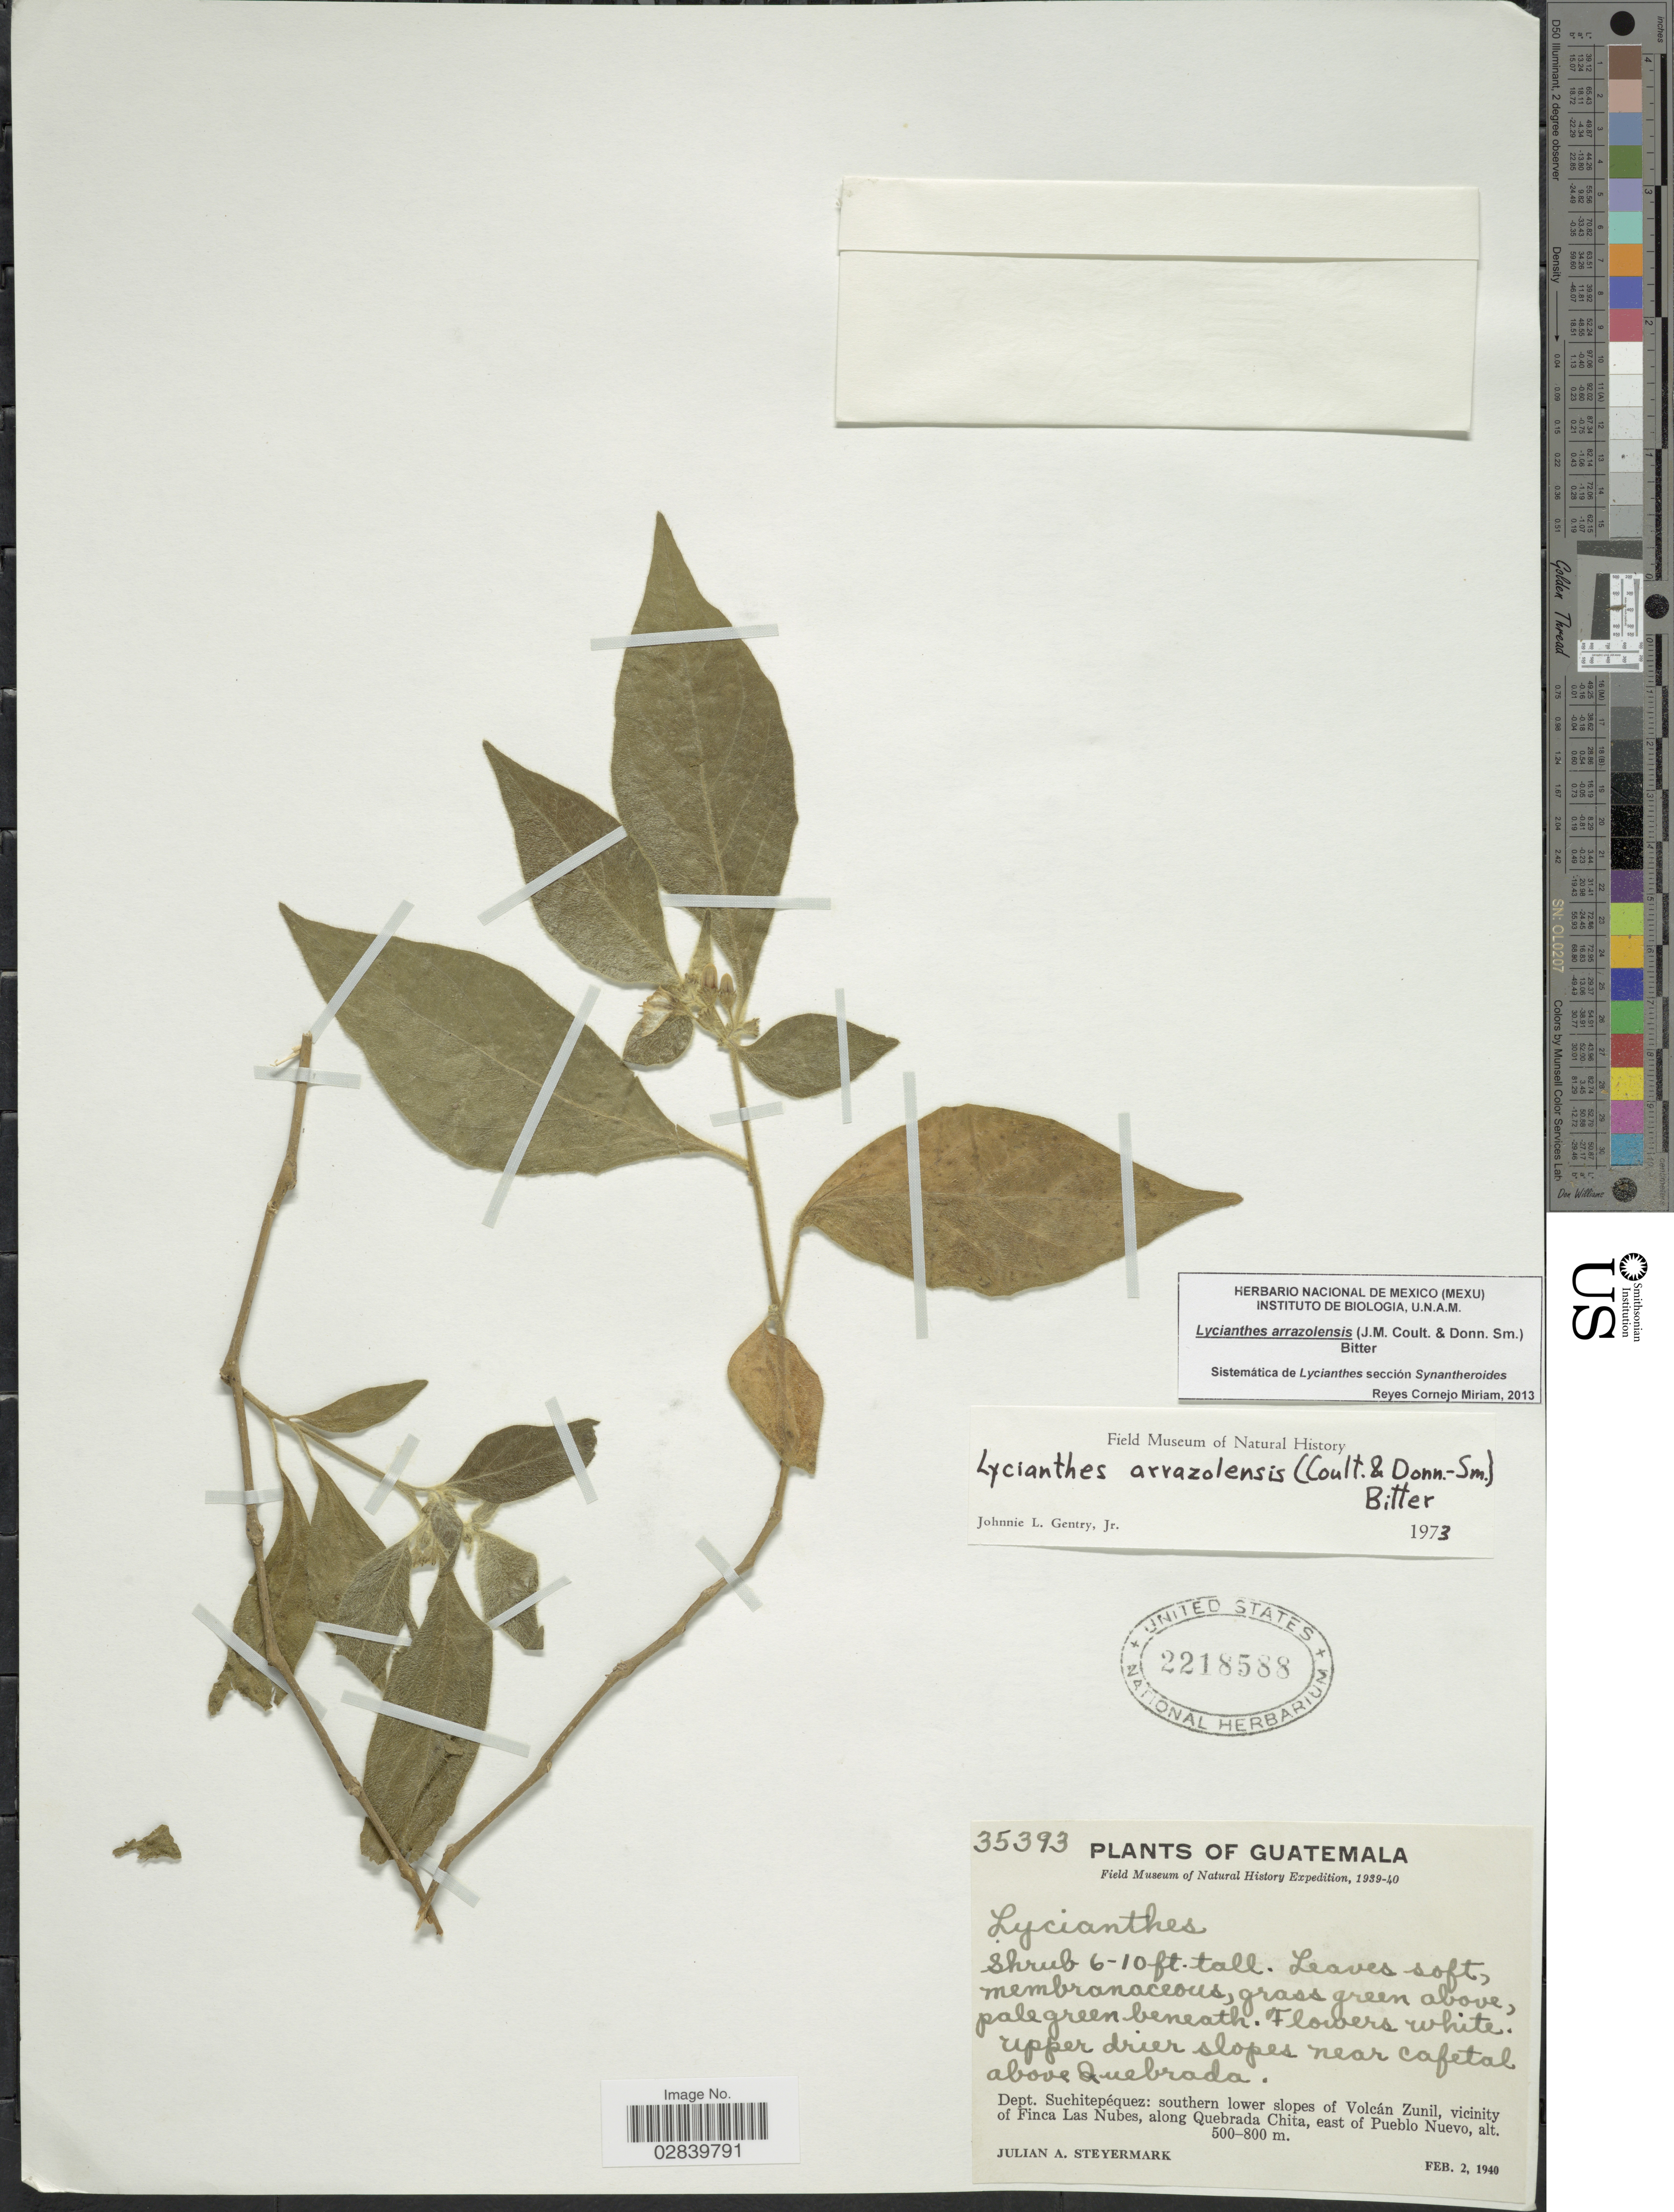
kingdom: Plantae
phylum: Tracheophyta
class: Magnoliopsida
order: Solanales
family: Solanaceae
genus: Lycianthes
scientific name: Lycianthes arrazolensis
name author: (J.M. Coult. & Donn. Sm.) Bitter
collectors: J. Steyermark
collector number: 35393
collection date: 1940-02-02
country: Guatemala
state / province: Suchitepéquez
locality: Upper drier slopes near cafetal above Quebrada. Dept. Suchitepéquez: southern lower slopes of Volcán Zunil, vicinity of Finca Las Nubes, along Quebrada Chita, east of Pueblo Nuevo.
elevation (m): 500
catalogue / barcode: US 2218588